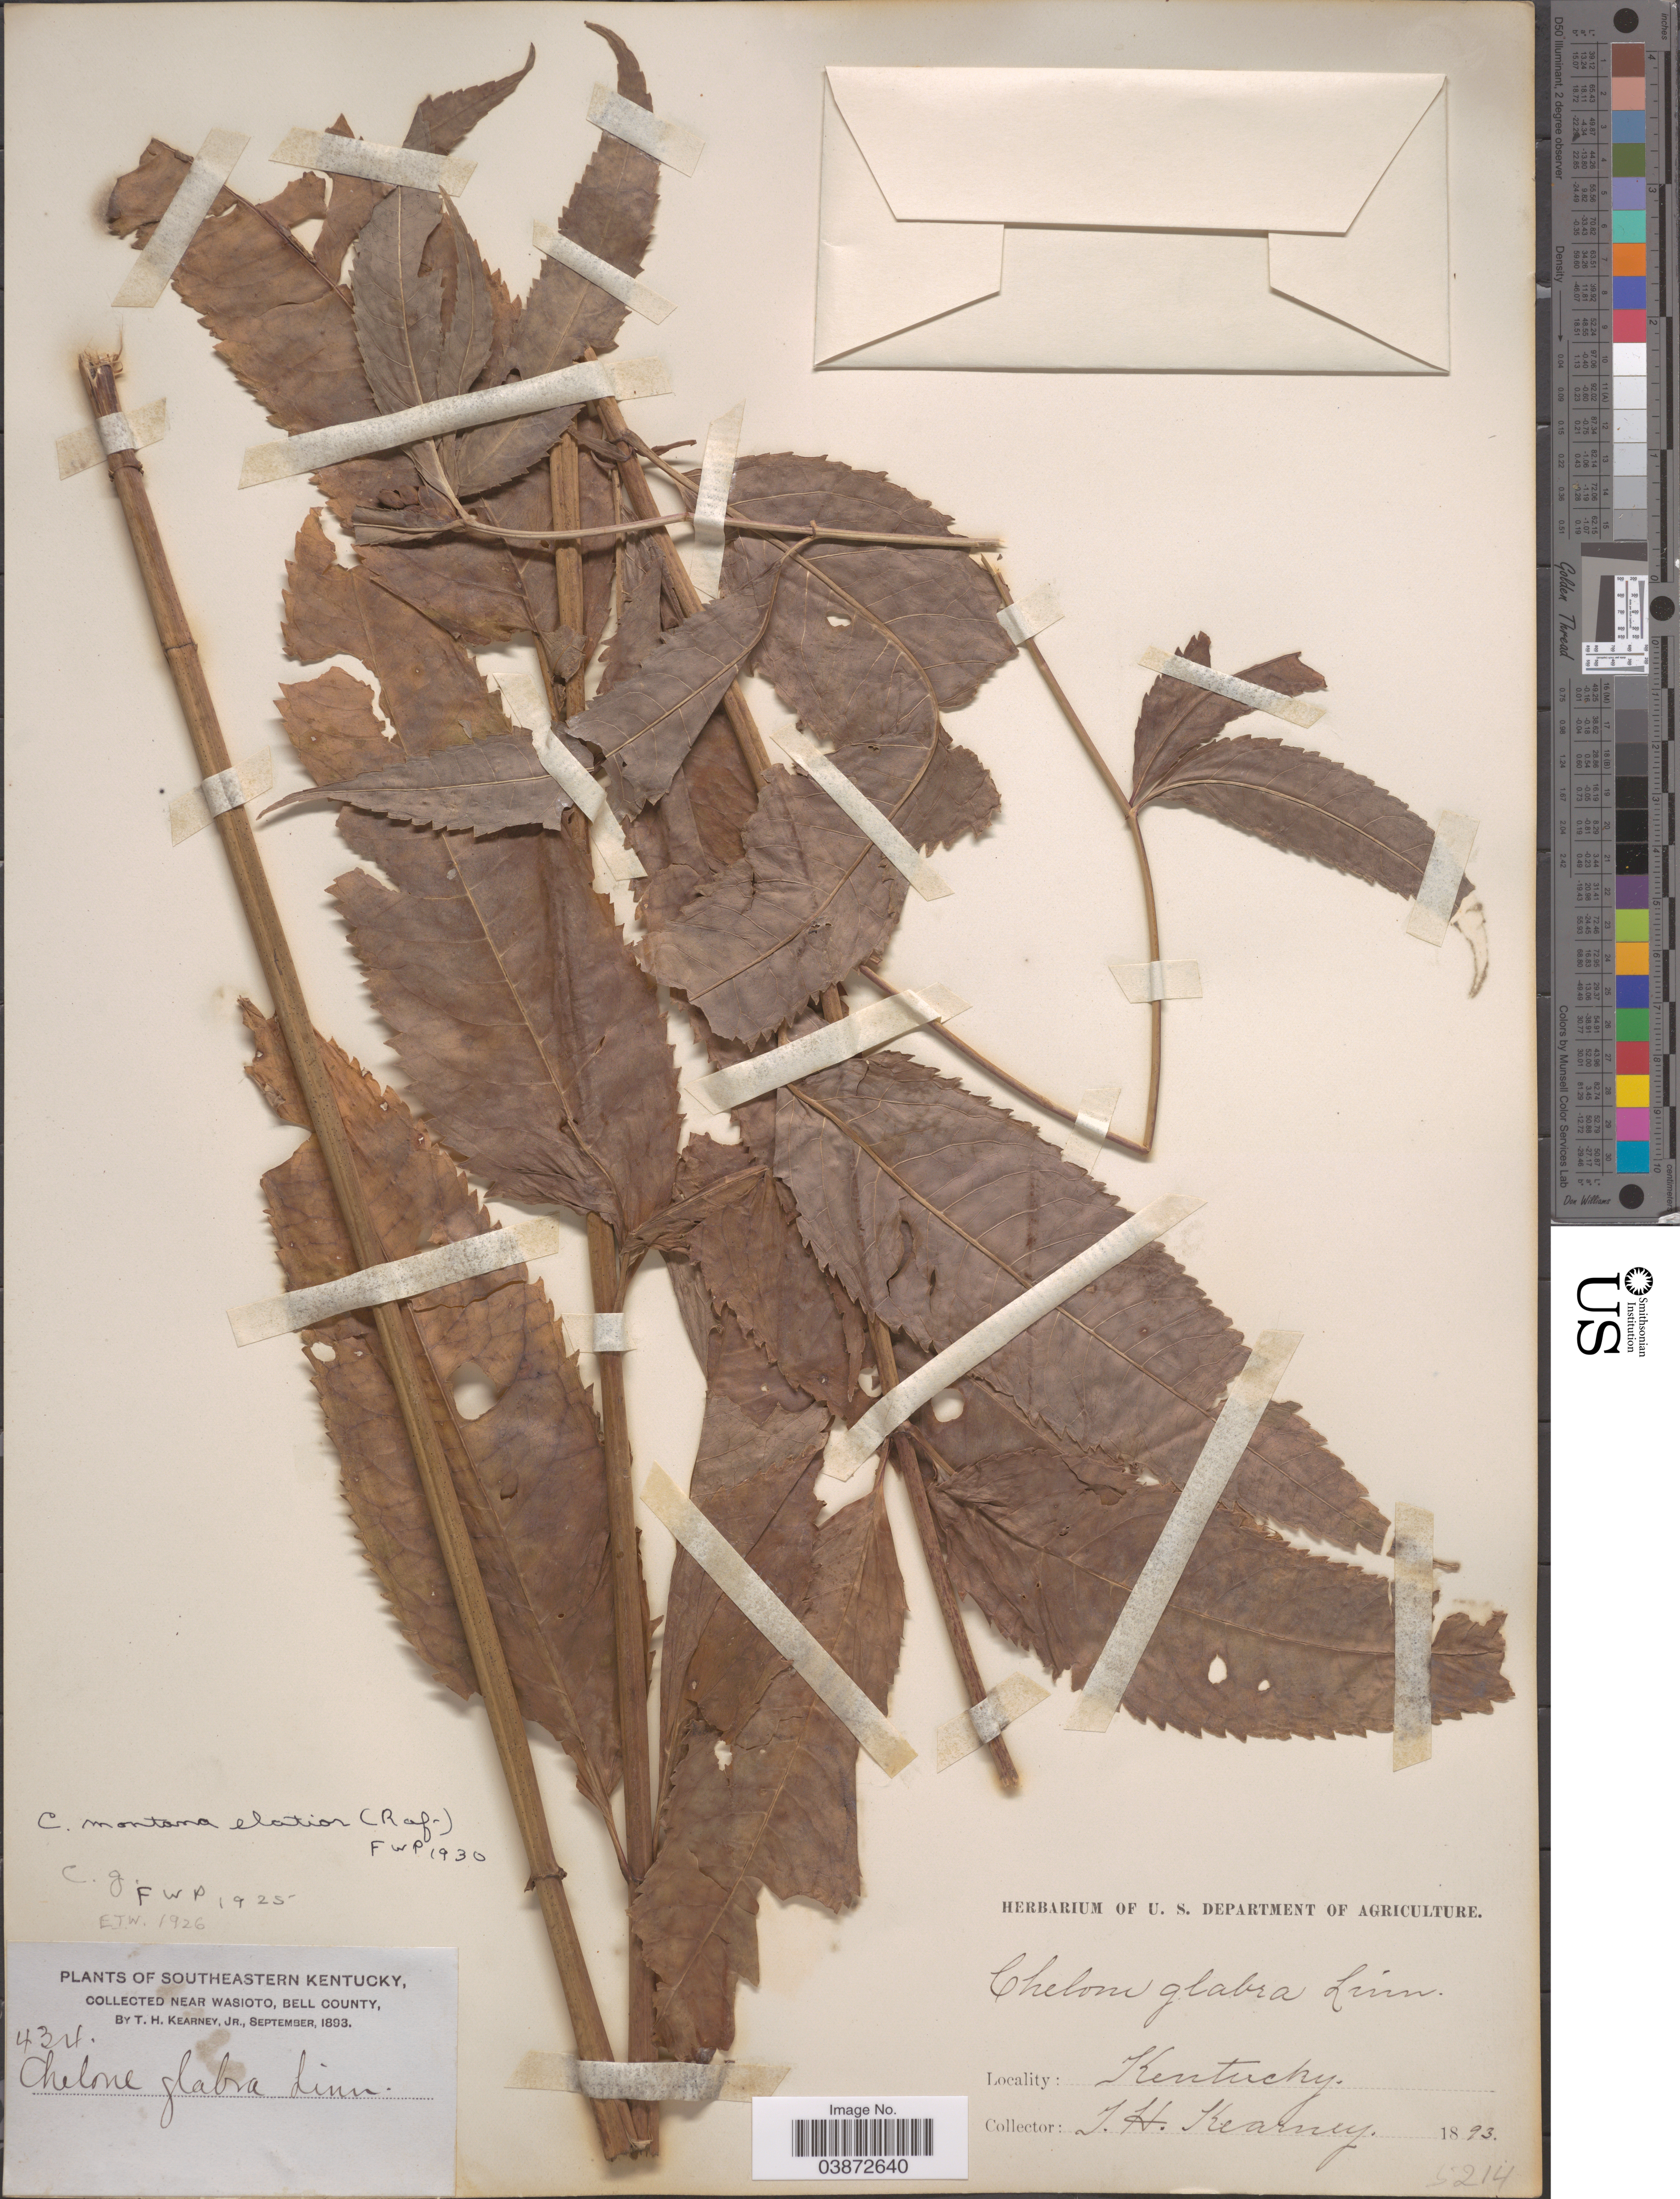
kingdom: Plantae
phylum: Tracheophyta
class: Magnoliopsida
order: Lamiales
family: Plantaginaceae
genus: Chelone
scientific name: Chelone montana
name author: (Raf.) Pennell & Wherry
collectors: T. H. Kearney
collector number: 434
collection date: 1893-09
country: United States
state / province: Kentucky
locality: Southeastern Kentucky, near Wasioto, Bell County.